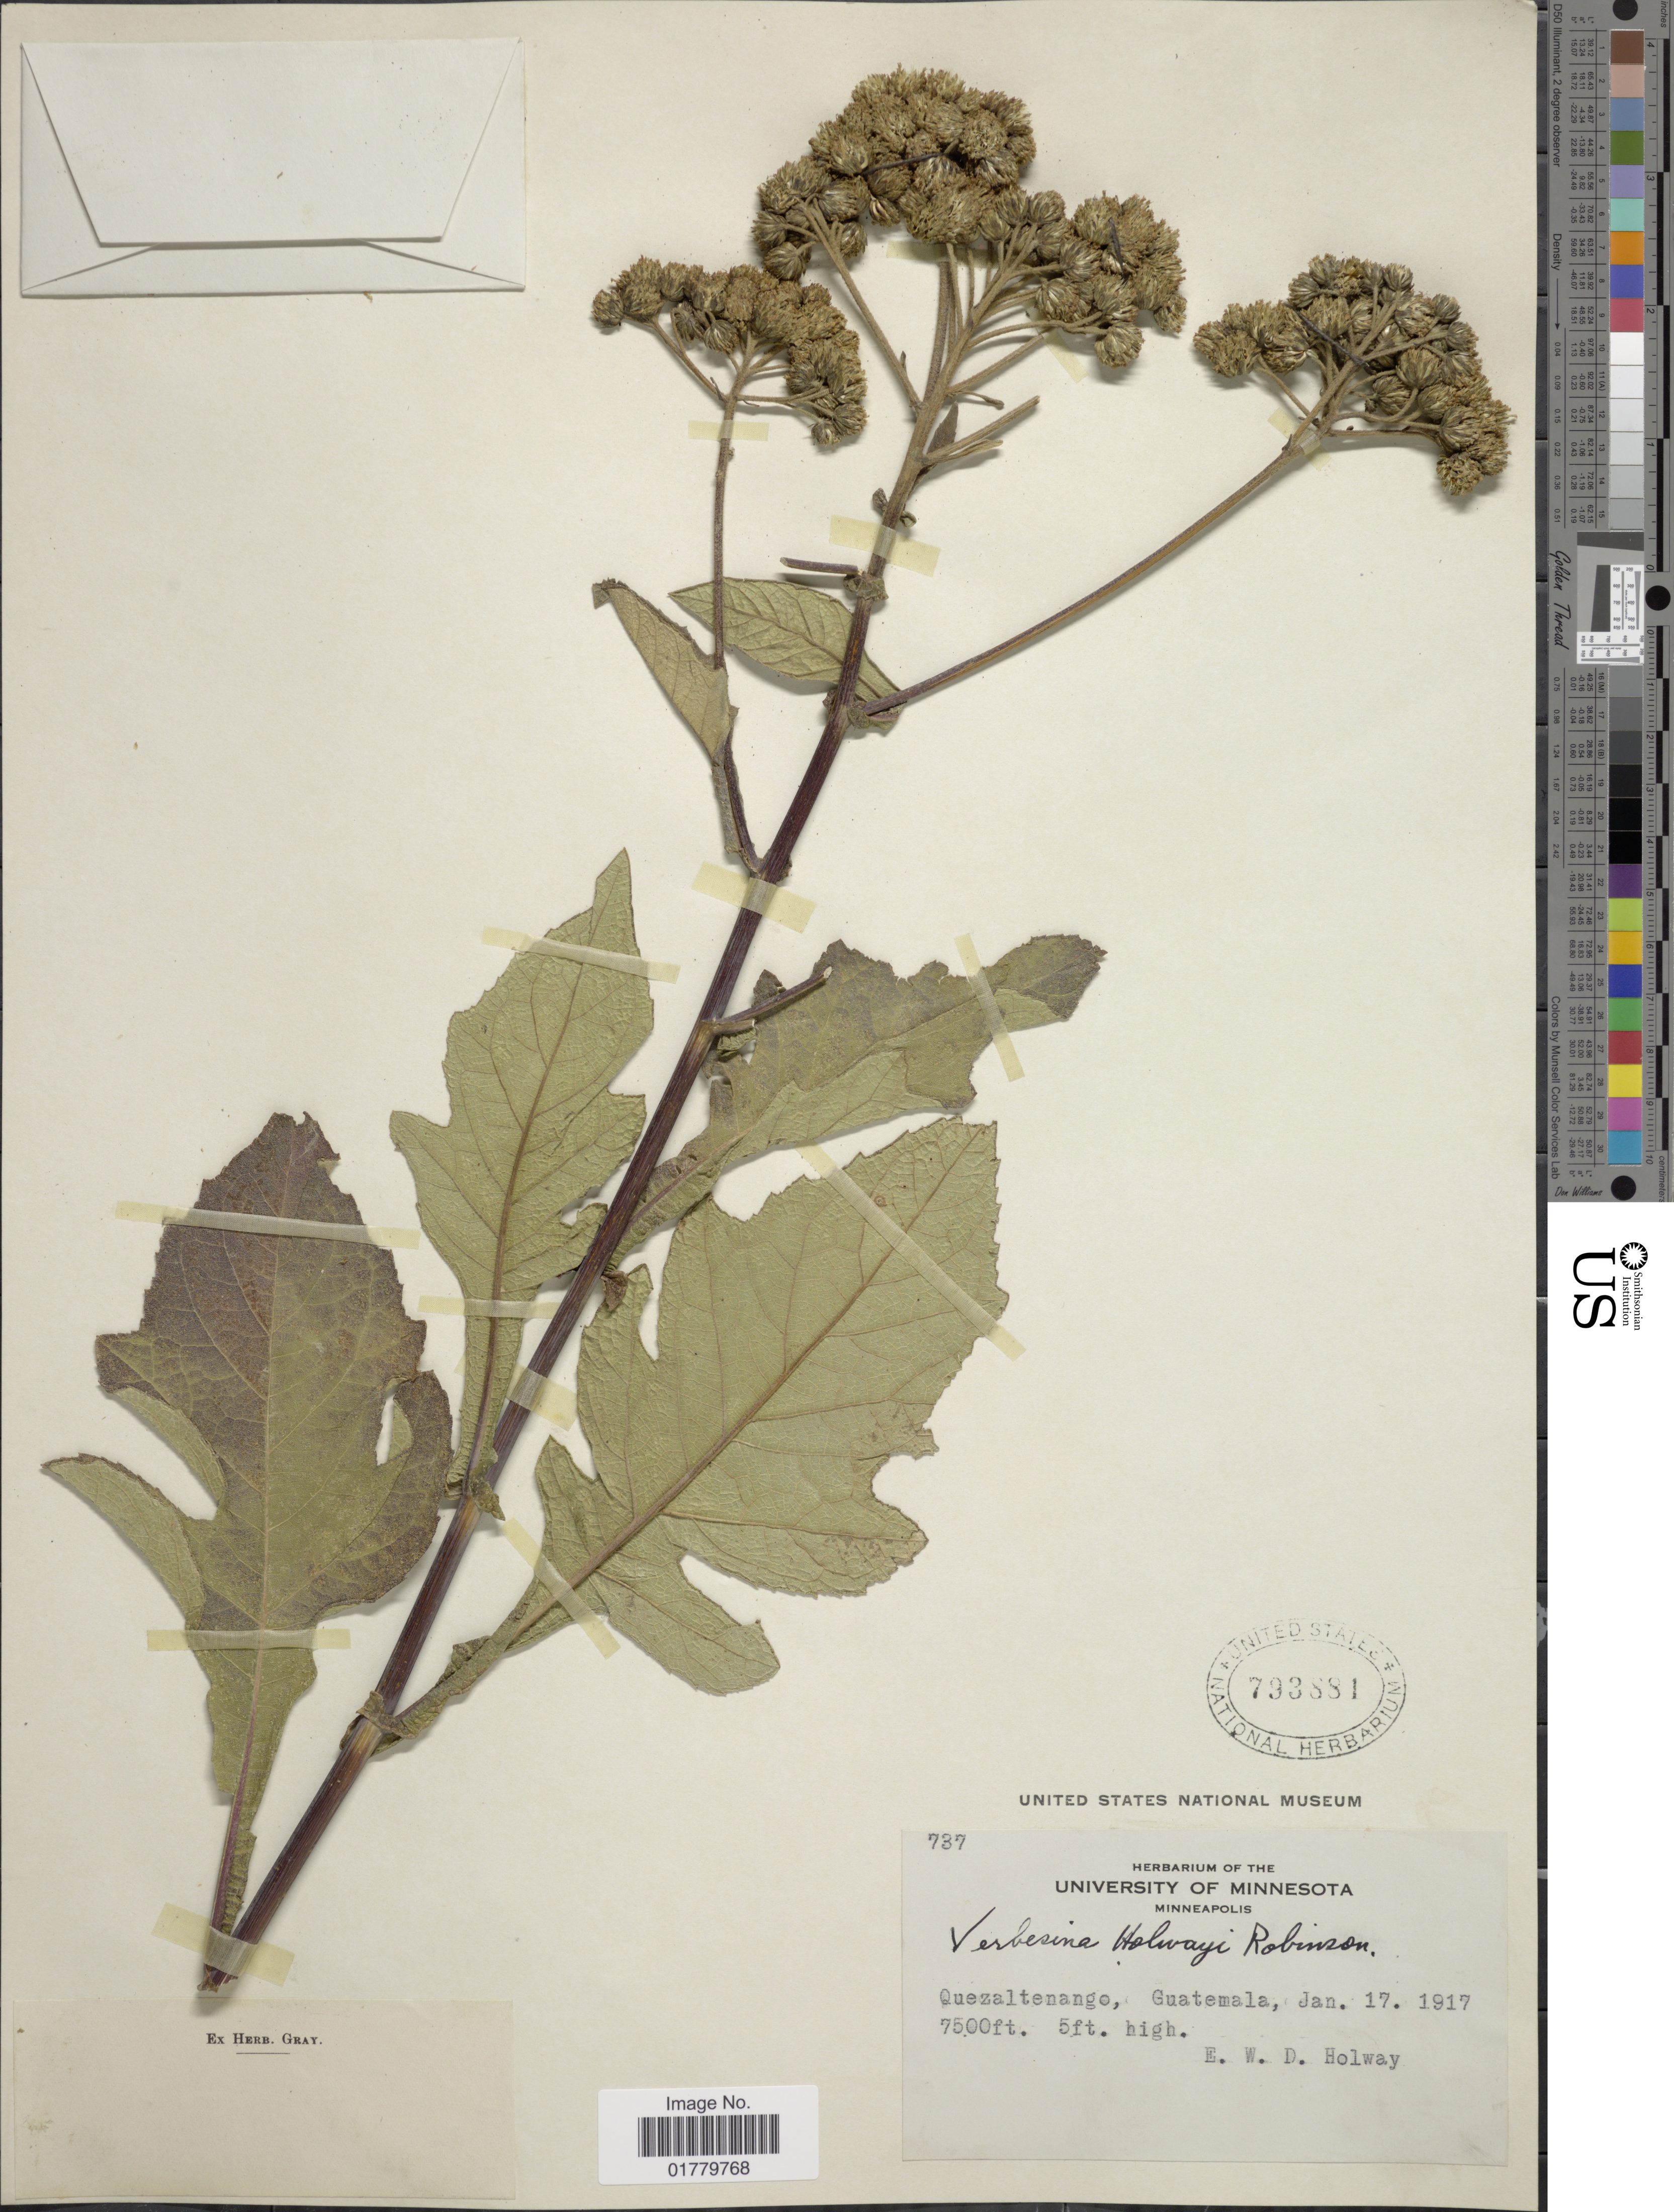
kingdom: Plantae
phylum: Tracheophyta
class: Magnoliopsida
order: Asterales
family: Asteraceae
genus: Verbesina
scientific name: Verbesina holwayi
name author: B.L. Rob.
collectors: E. W. D. Holway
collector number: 737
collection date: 1917-01-17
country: Guatemala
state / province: Quetzaltenango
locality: Quezaltenango, Guatemala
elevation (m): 2286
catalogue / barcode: US 793881